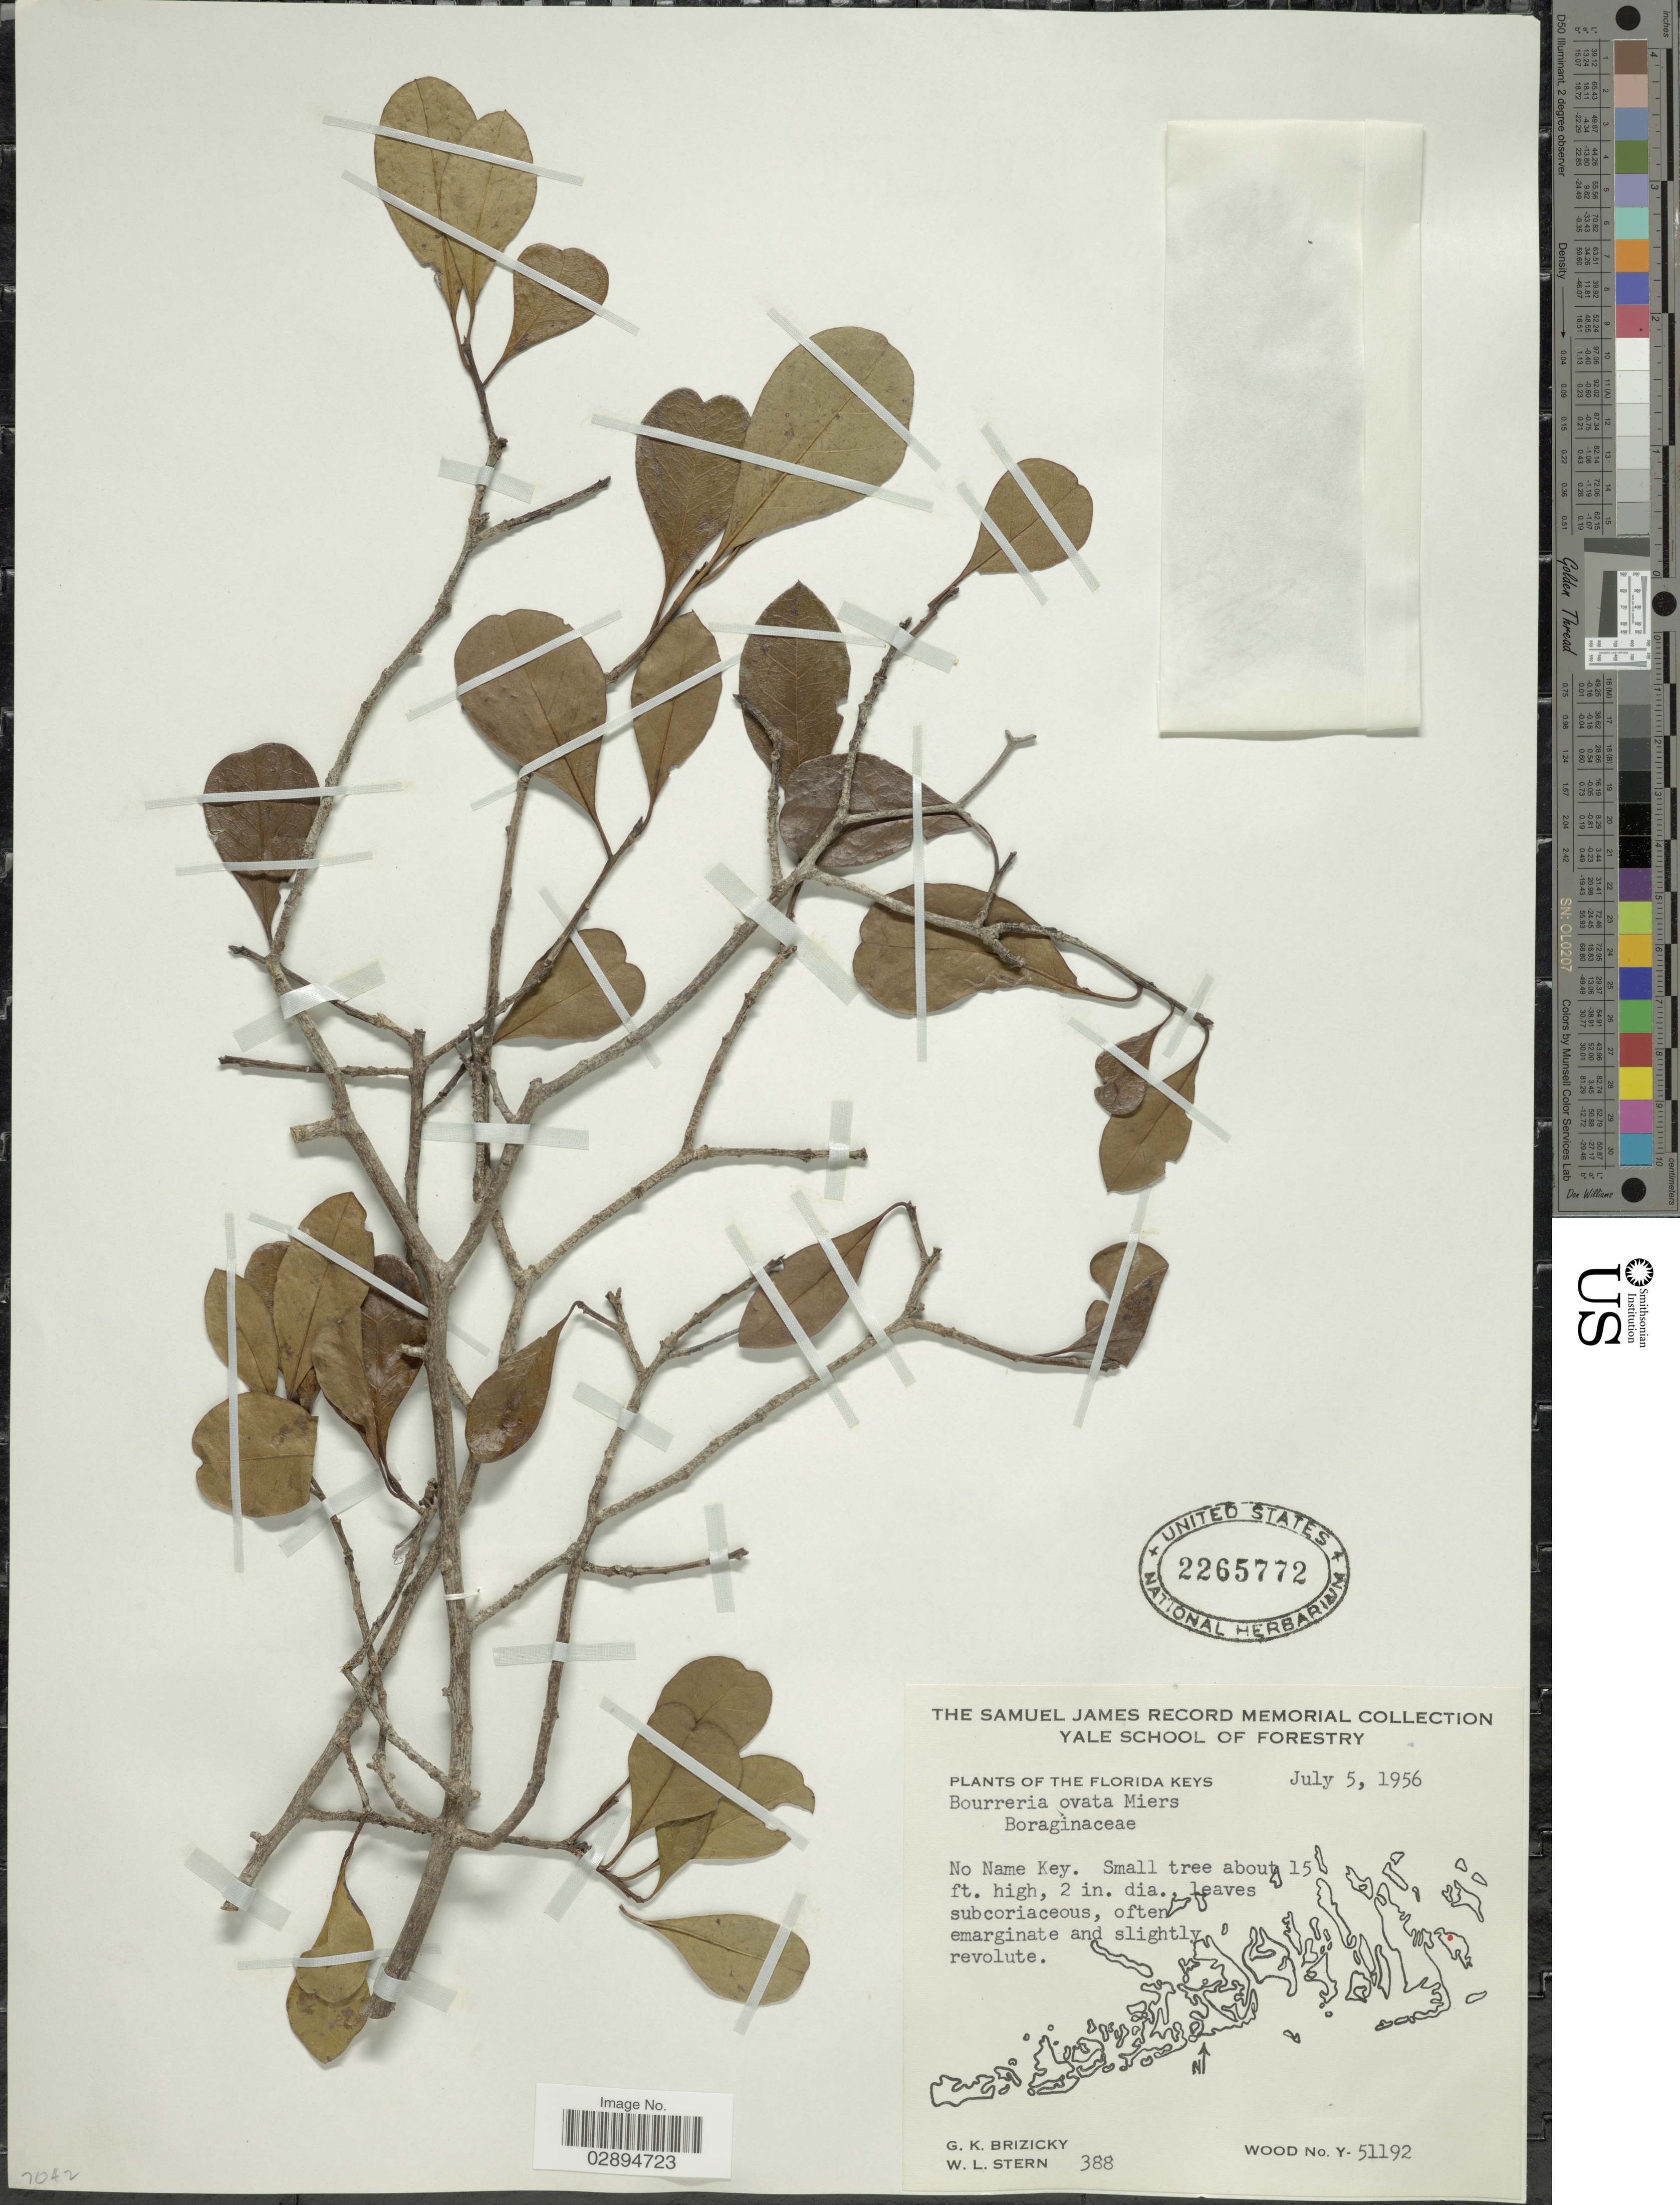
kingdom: Plantae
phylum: Tracheophyta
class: Magnoliopsida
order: Boraginales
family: Ehretiaceae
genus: Bourreria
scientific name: Bourreria ovata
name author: Miers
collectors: G. K. Brizicky & W. L. Stern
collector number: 388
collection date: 1956-07-05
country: United States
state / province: Florida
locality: The Florida Keys. No Name Key.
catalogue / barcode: US 2665772